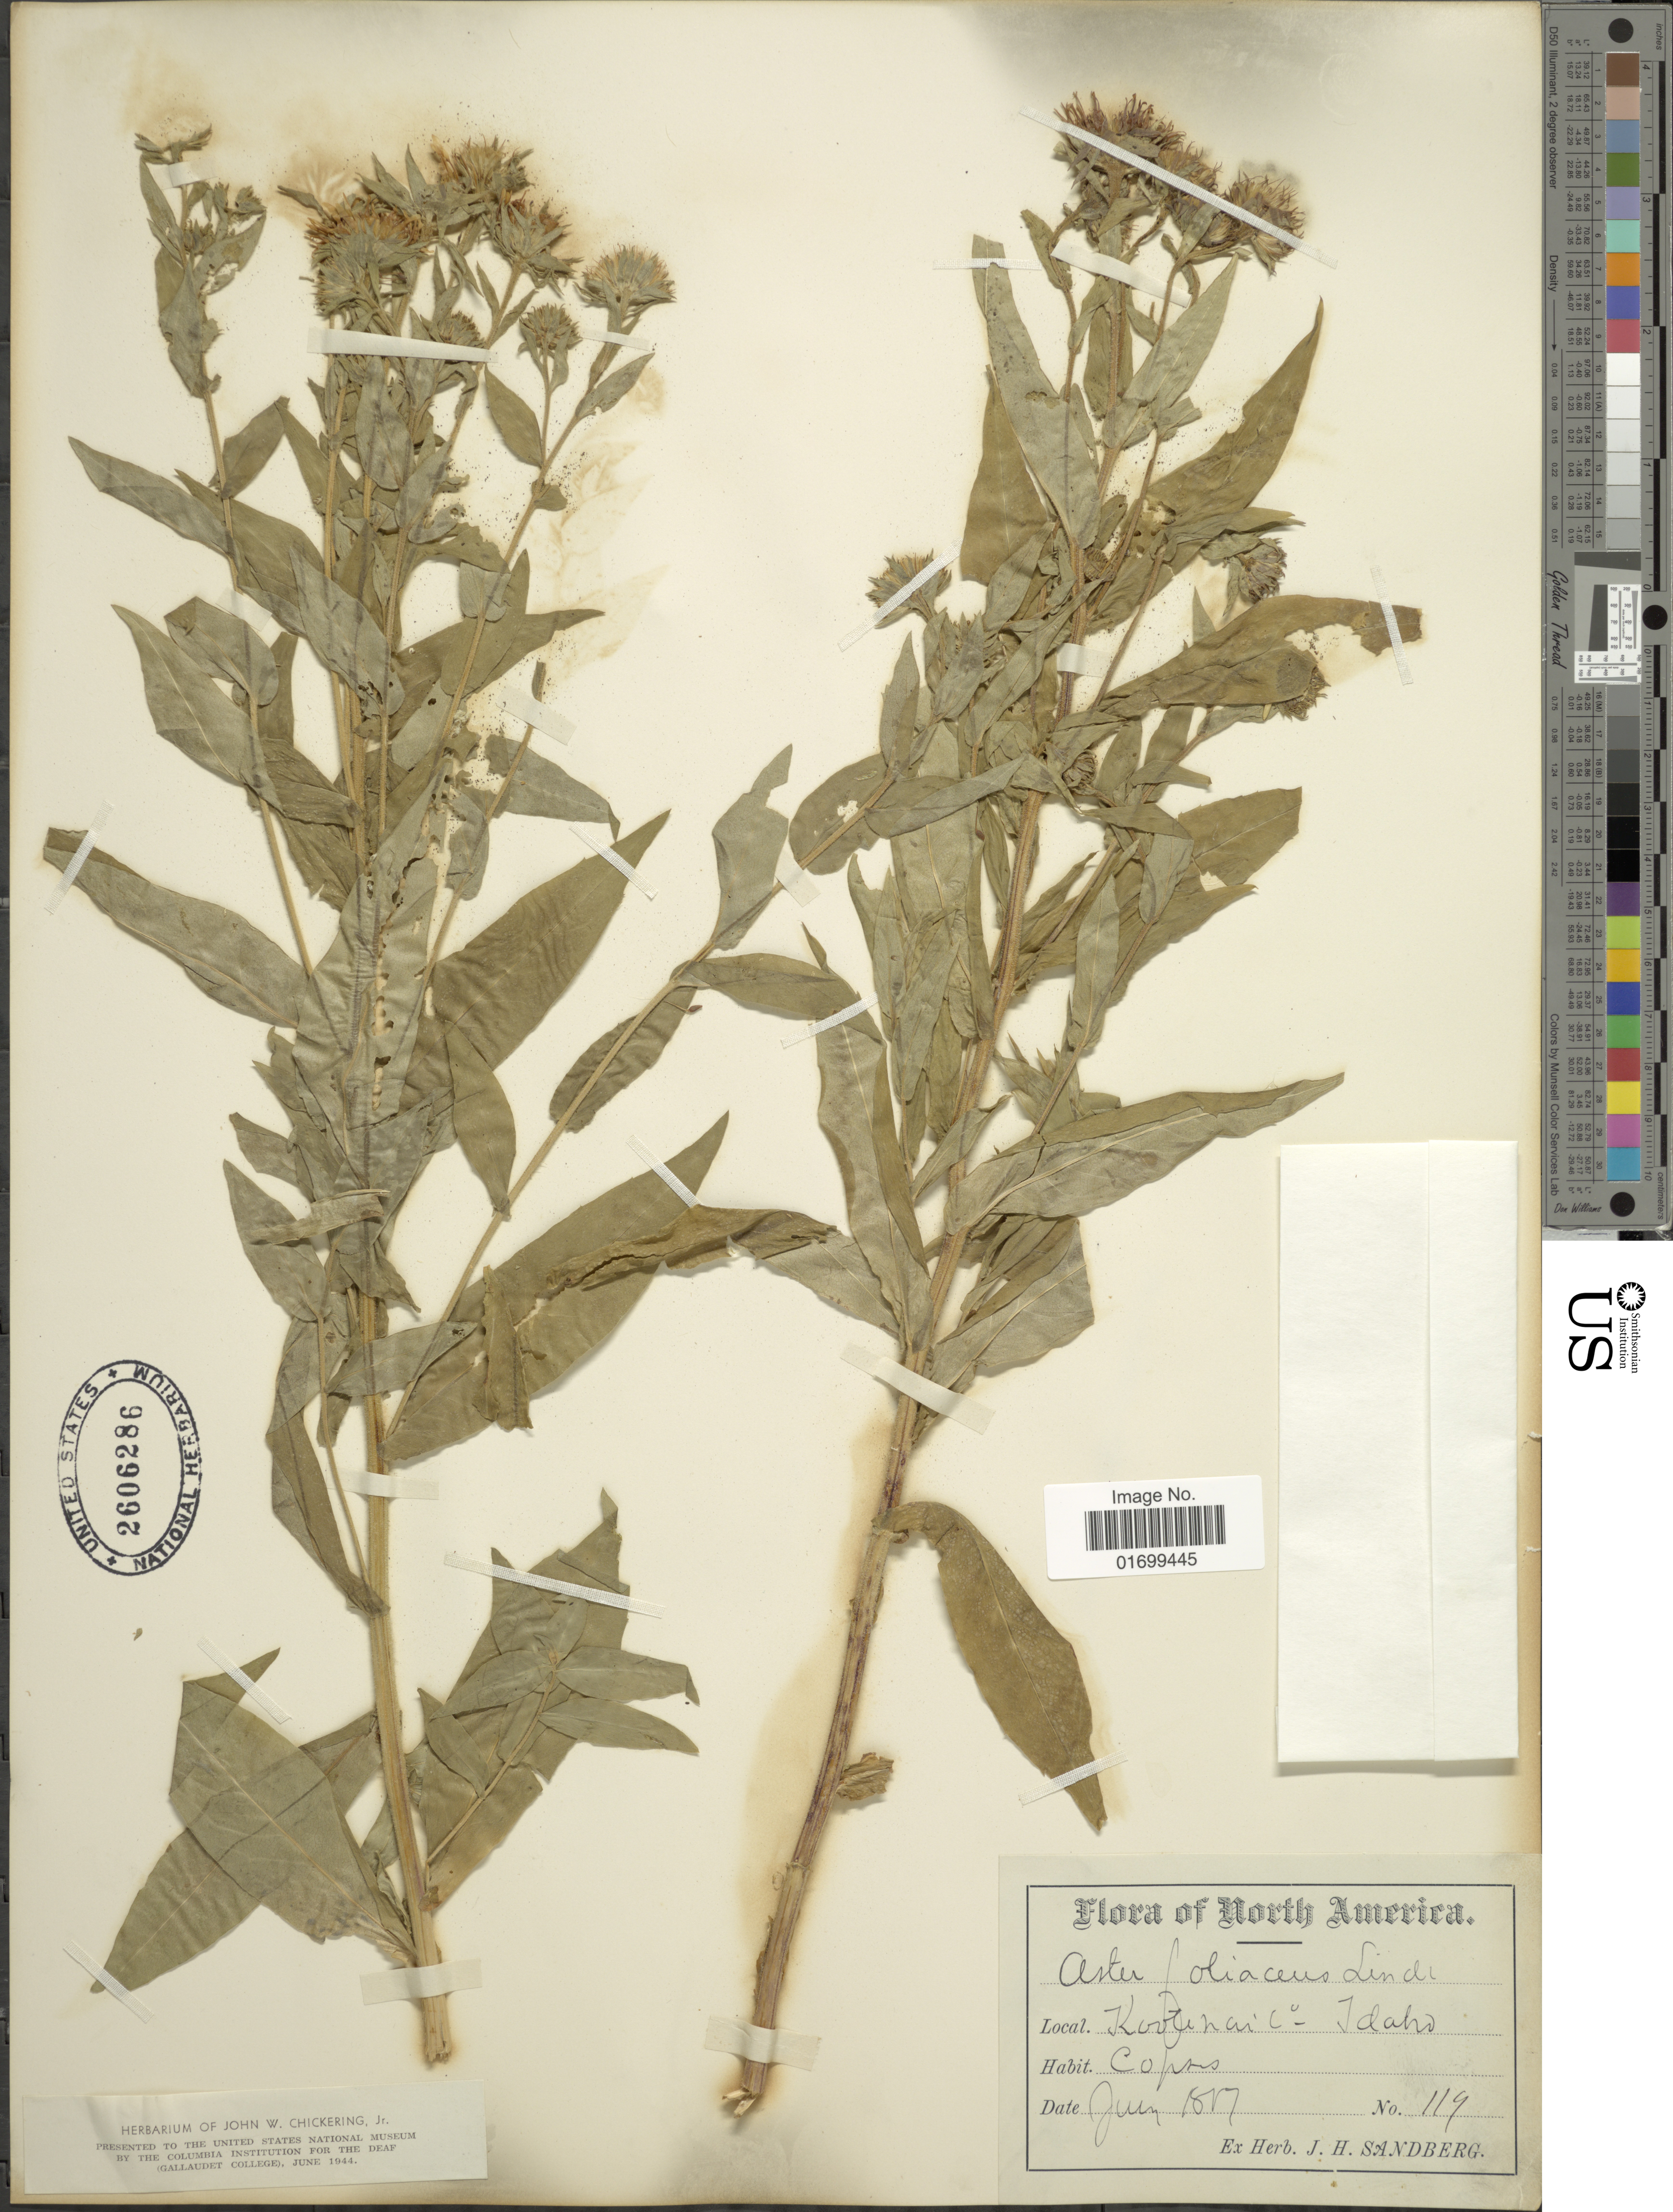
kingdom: Plantae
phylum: Tracheophyta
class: Magnoliopsida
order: Asterales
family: Asteraceae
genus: Symphyotrichum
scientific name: Symphyotrichum foliaceum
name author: (Lindl. ex DC.) G.L. Nesom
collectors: ex. herb. J. H. Sandberg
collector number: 119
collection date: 1809-06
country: United States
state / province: Idaho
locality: Kootenai Co.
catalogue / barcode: US 2606286